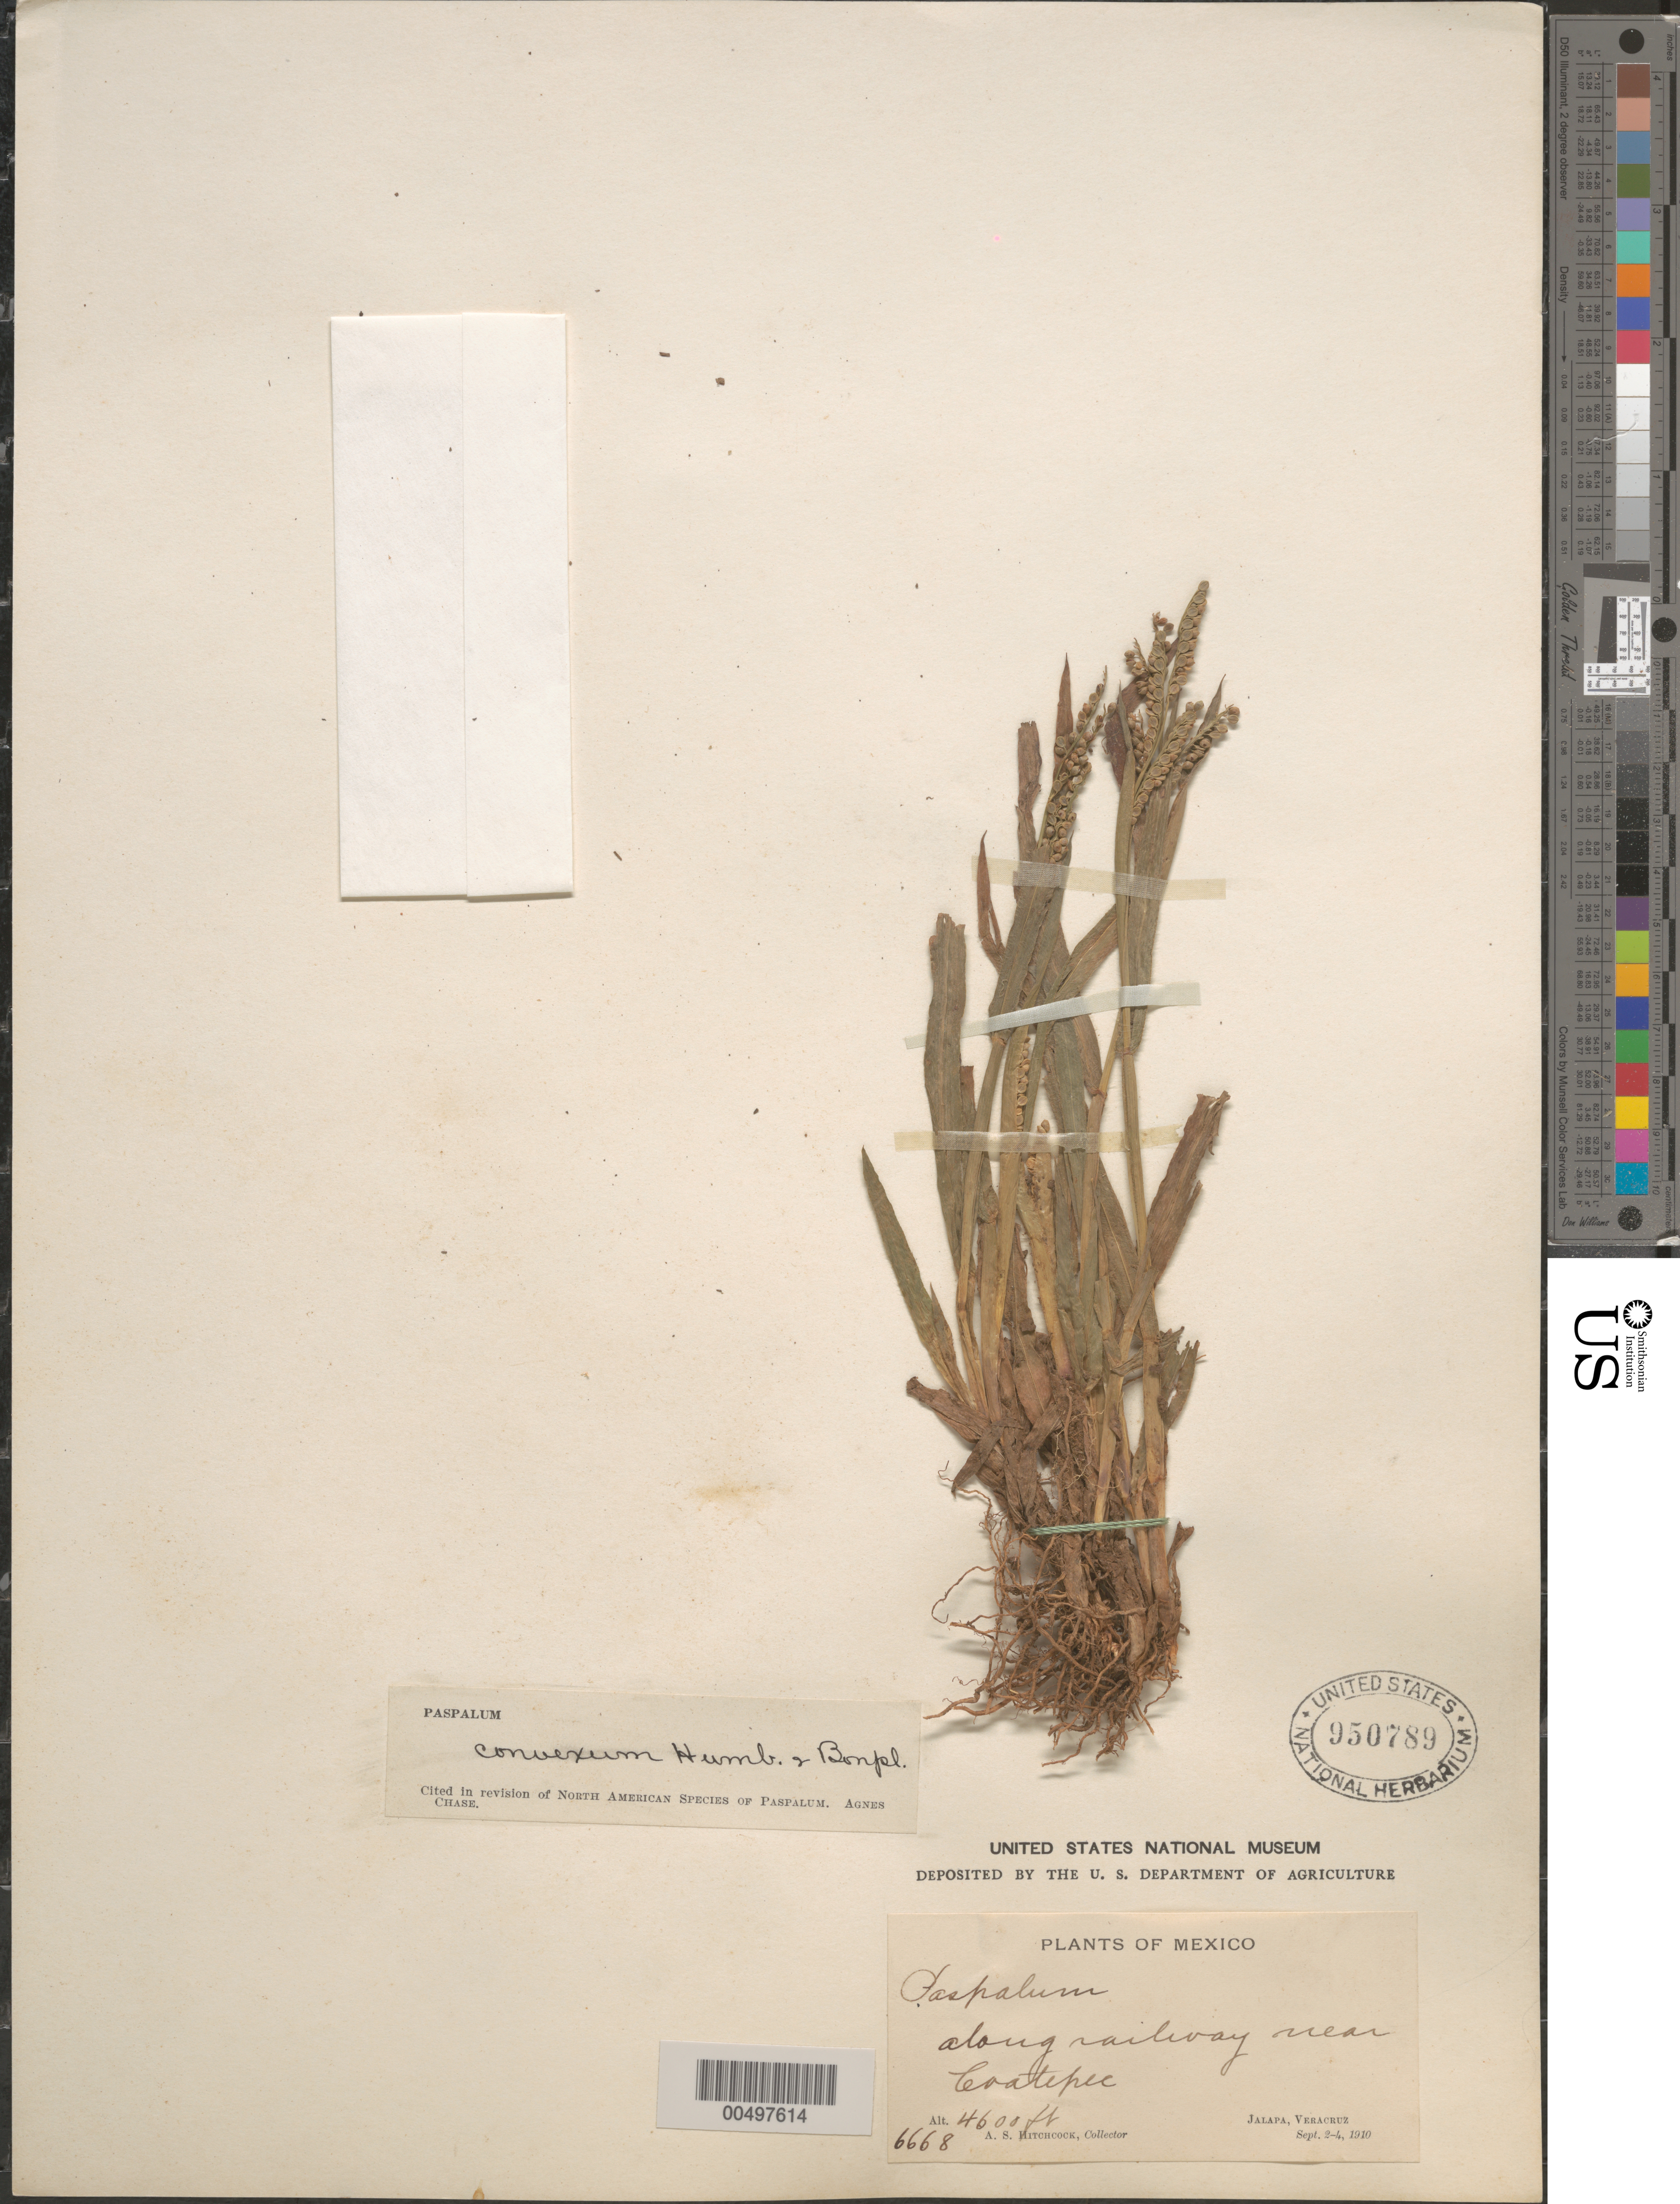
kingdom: Plantae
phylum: Tracheophyta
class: Liliopsida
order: Poales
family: Poaceae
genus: Paspalum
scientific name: Paspalum convexum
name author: Humb. & Bonpl. ex Flüggé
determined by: Chase, [M.] Agnes, (US)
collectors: A. S. Hitchcock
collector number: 6668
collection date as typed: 2 Sep 1910 to 4 Sep 1910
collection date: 1910-09-02/1910-09-04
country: Mexico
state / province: Veracruz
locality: Near Coatepec, Jalapa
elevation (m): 1402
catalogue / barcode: US 950789